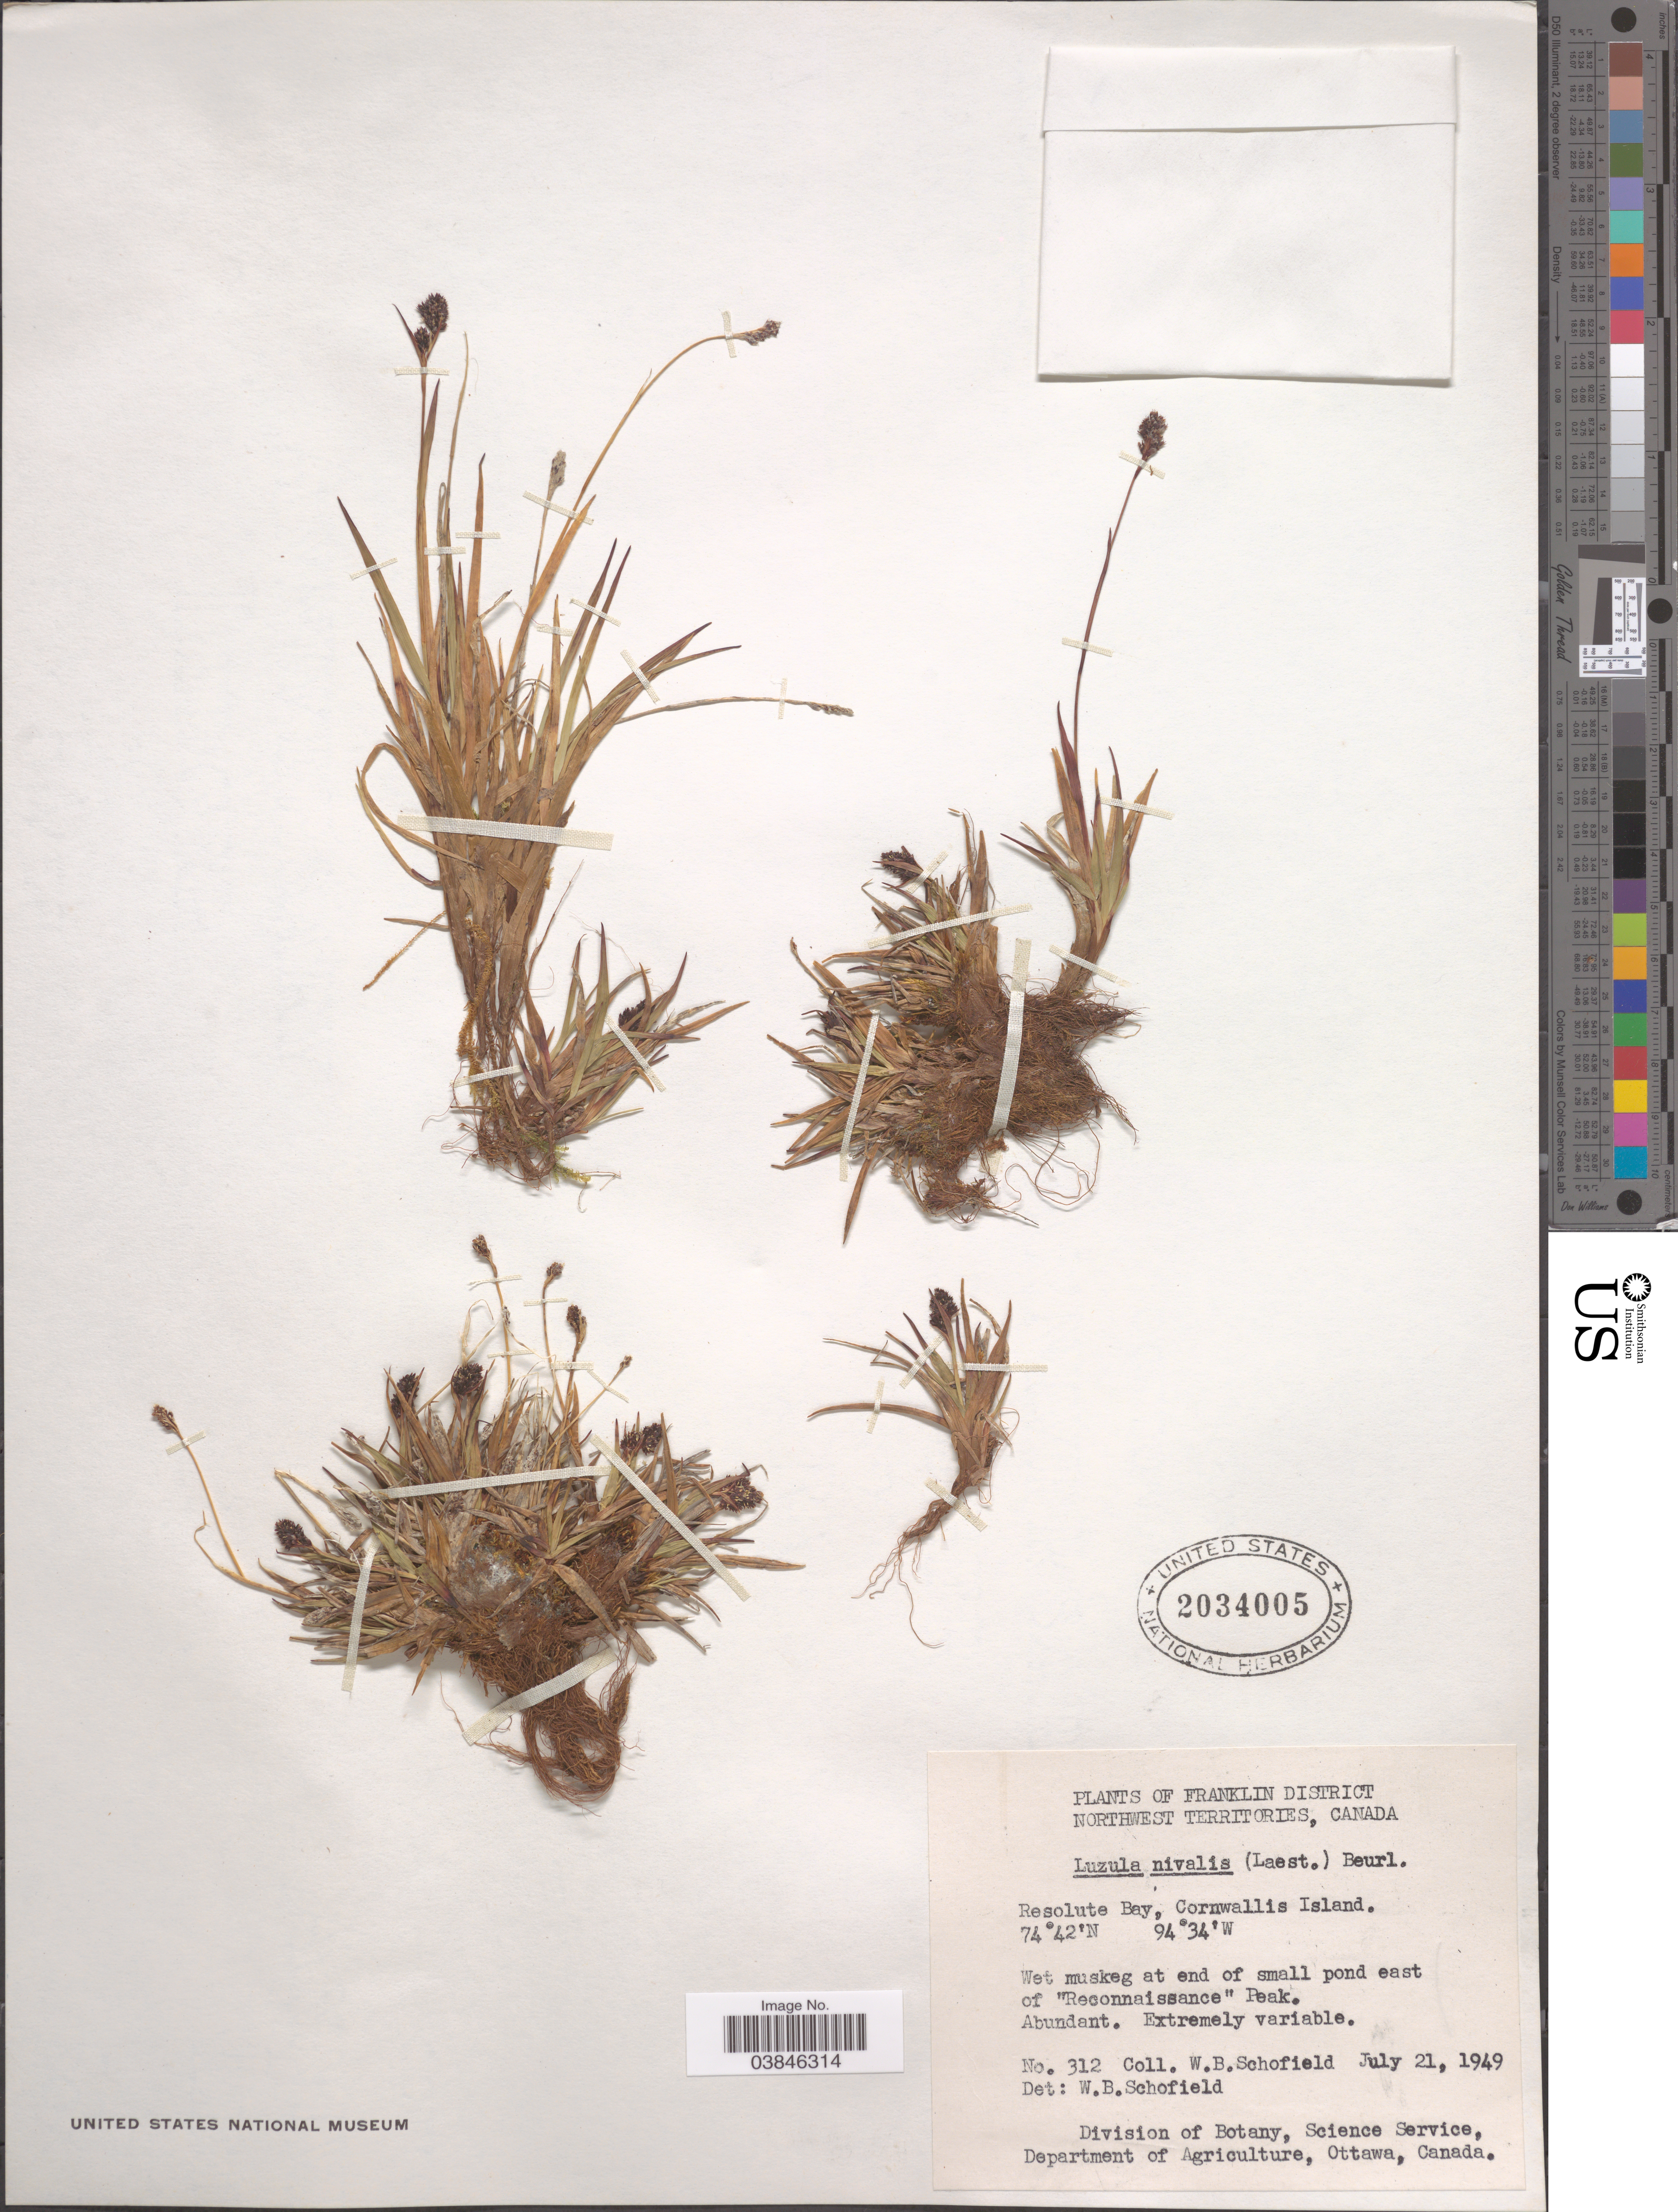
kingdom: Plantae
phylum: Tracheophyta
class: Liliopsida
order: Poales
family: Juncaceae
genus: Luzula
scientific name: Luzula nivalis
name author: (Laest.) Spreng.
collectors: W. Schofield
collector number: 312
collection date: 1949-07-21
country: Canada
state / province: Northwest Territories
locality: Franklin District. Resolute Bay, Cornwallis Island. Wet muskeg at end of small pond east of "Reconnaissance" Peak.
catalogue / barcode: US 2034005